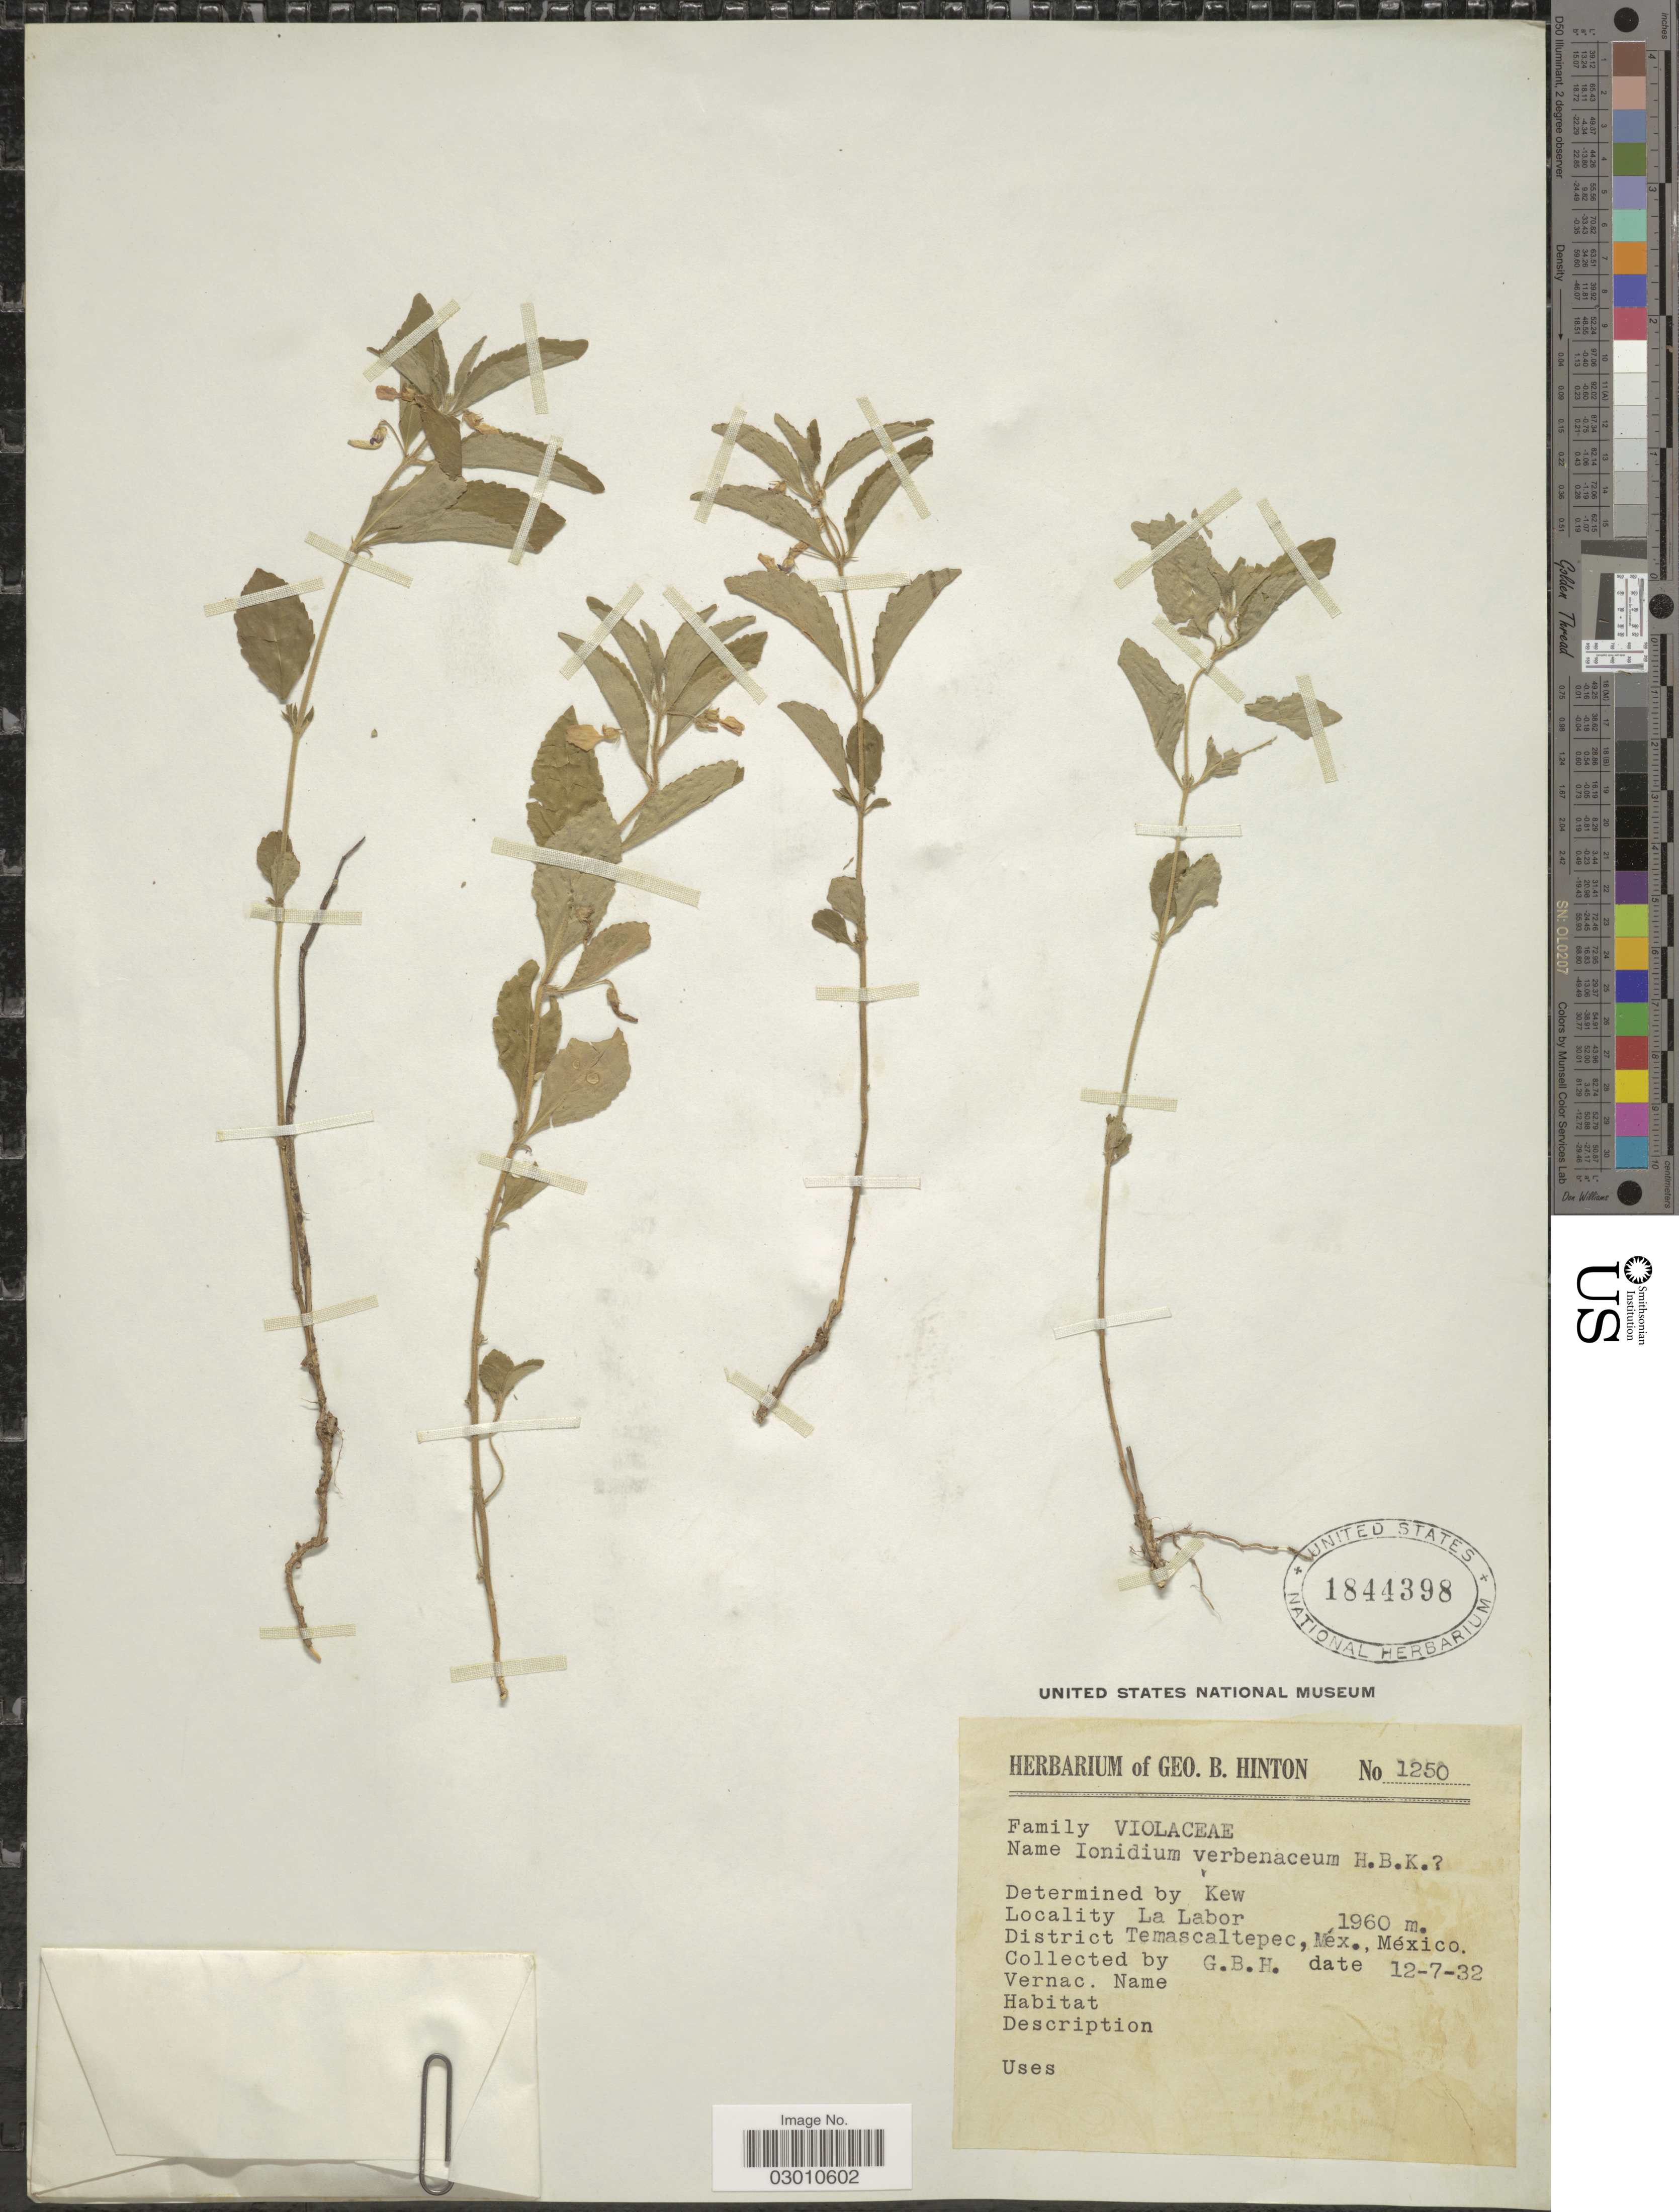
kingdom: Plantae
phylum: Tracheophyta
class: Magnoliopsida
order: Malpighiales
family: Violaceae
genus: Pombalia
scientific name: Pombalia verbenacea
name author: (Kunth) H.E. Ballard & Paula-Souza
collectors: G. B. Hinton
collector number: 1250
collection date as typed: Transcribed d/m/y: 12/7/32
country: Mexico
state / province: México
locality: La Labor. District Temascaltepec.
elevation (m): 1960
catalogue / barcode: US 1844398